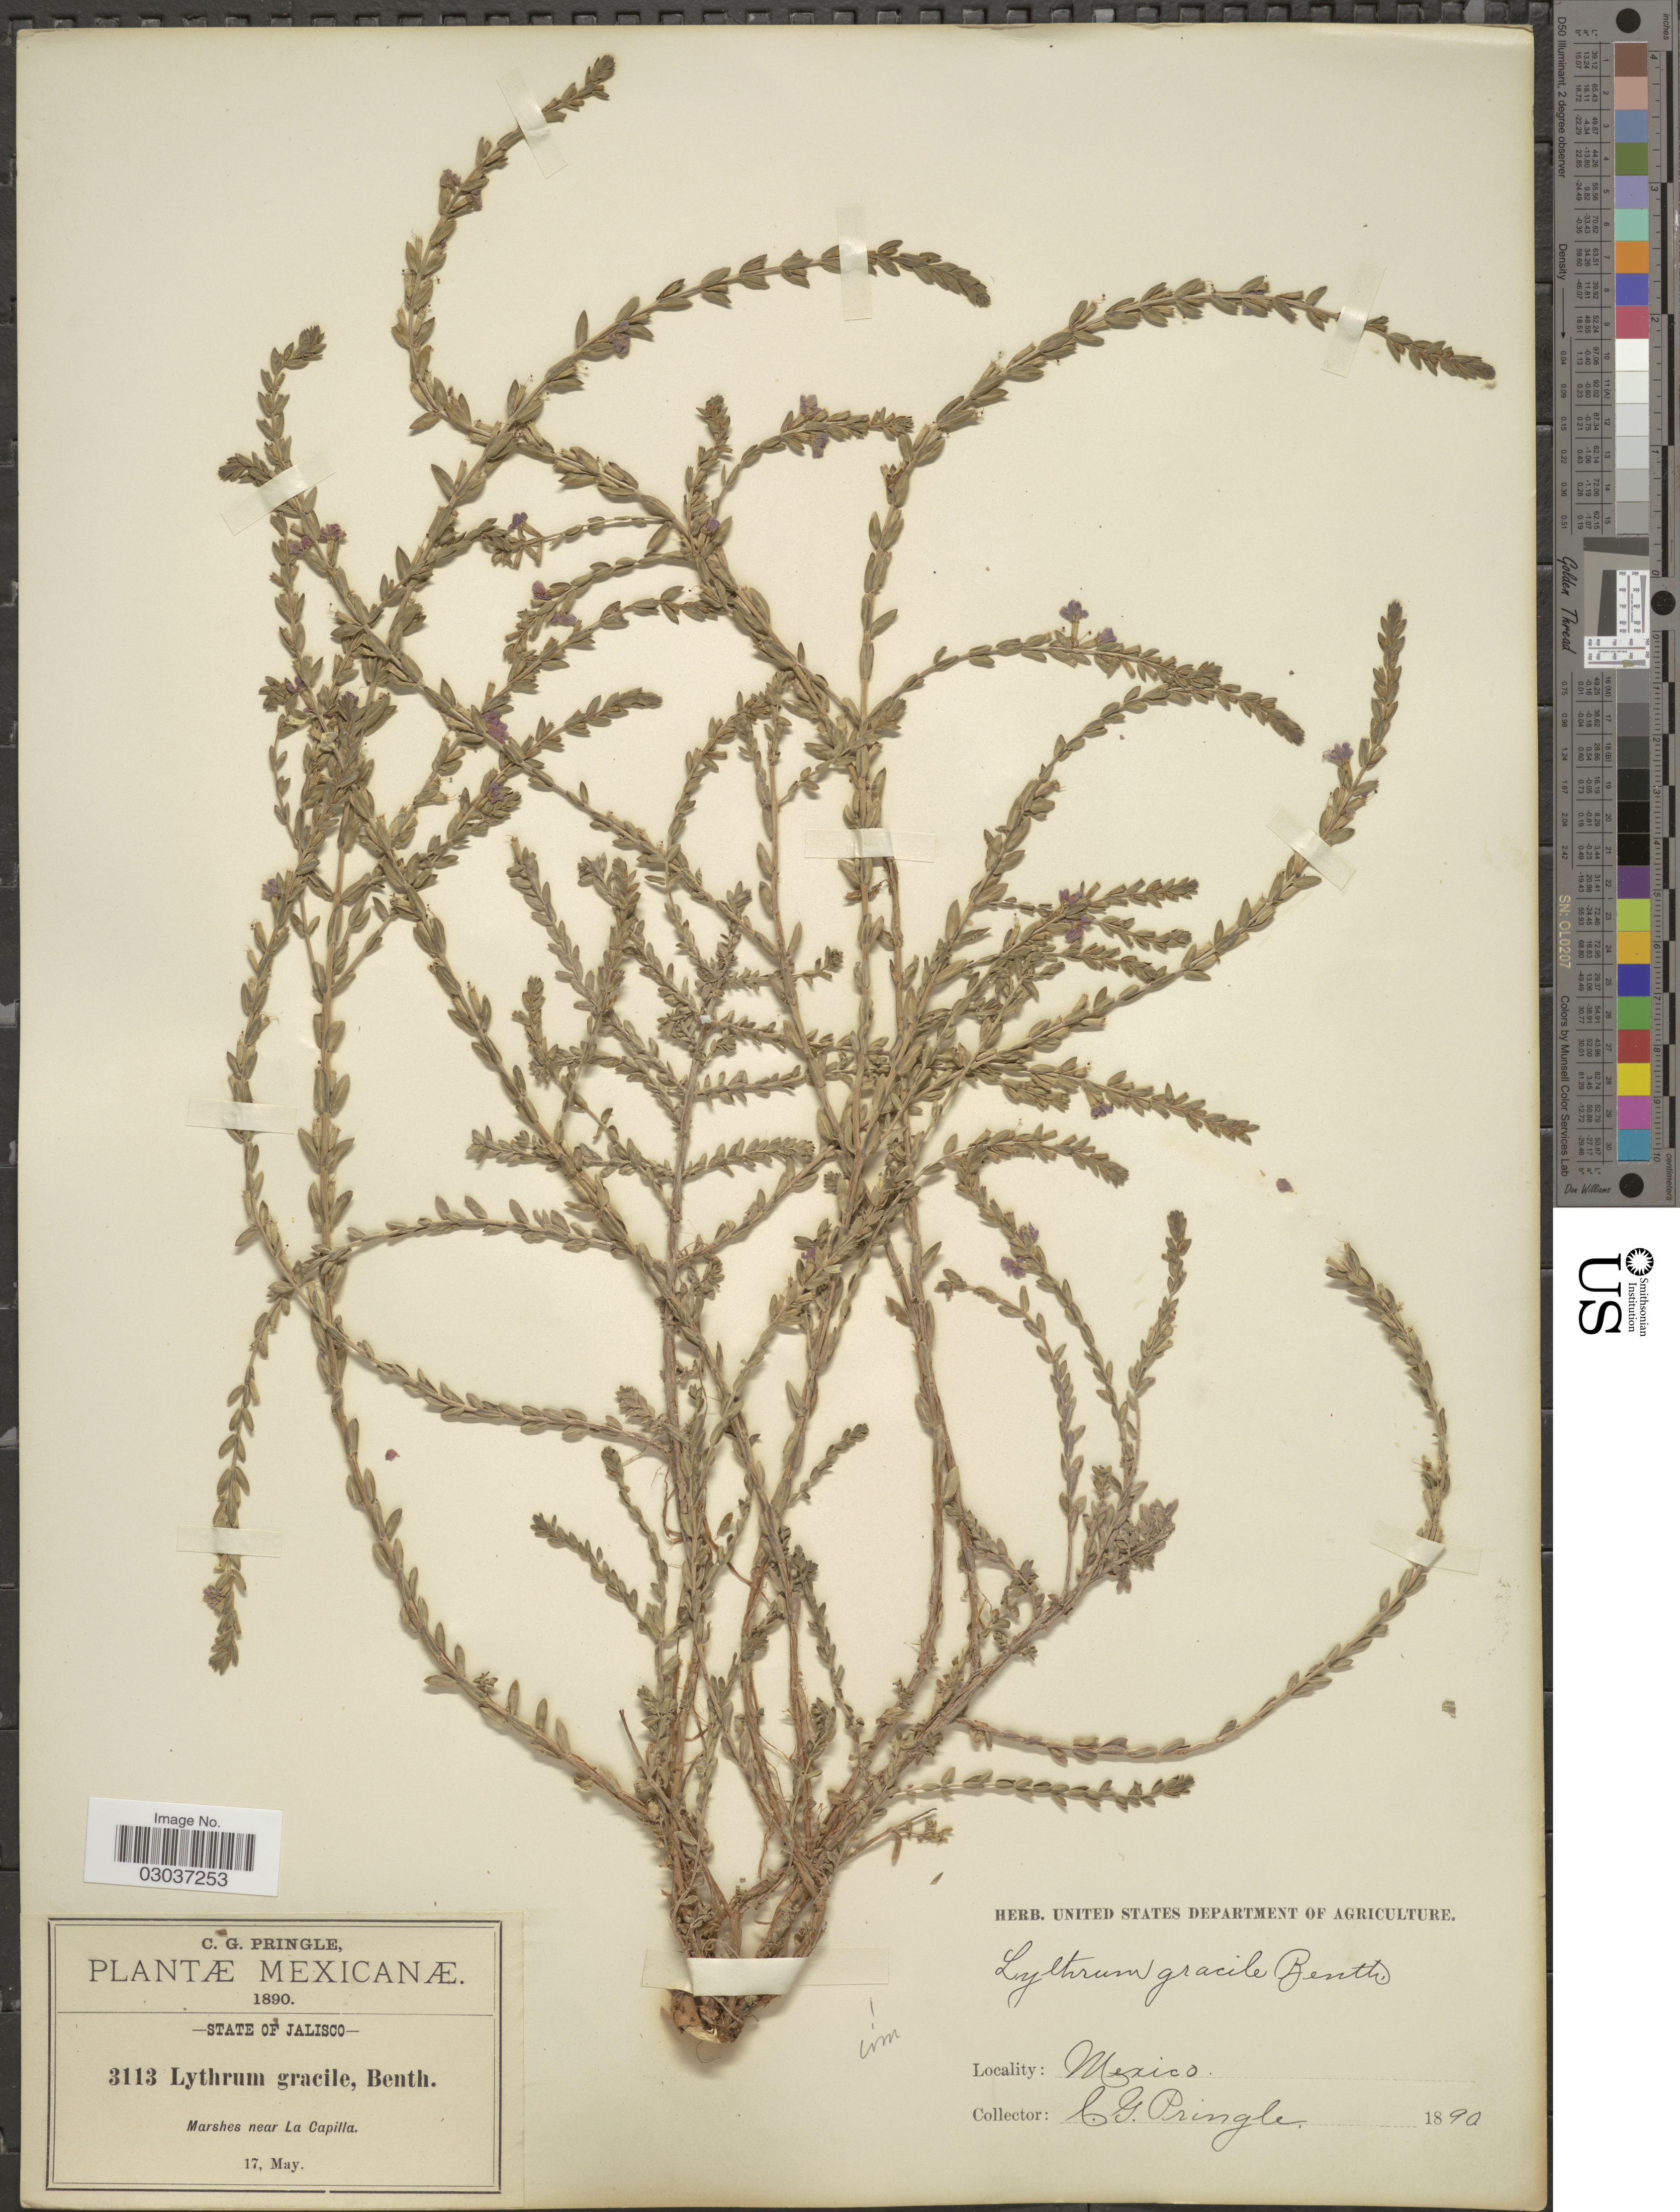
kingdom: Plantae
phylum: Tracheophyta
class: Magnoliopsida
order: Myrtales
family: Lythraceae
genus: Lythrum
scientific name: Lythrum gracile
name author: Benth.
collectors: C. G. Pringle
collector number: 3113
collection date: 1890-05-17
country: Mexico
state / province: Jalisco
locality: Marshes near La Capilla.